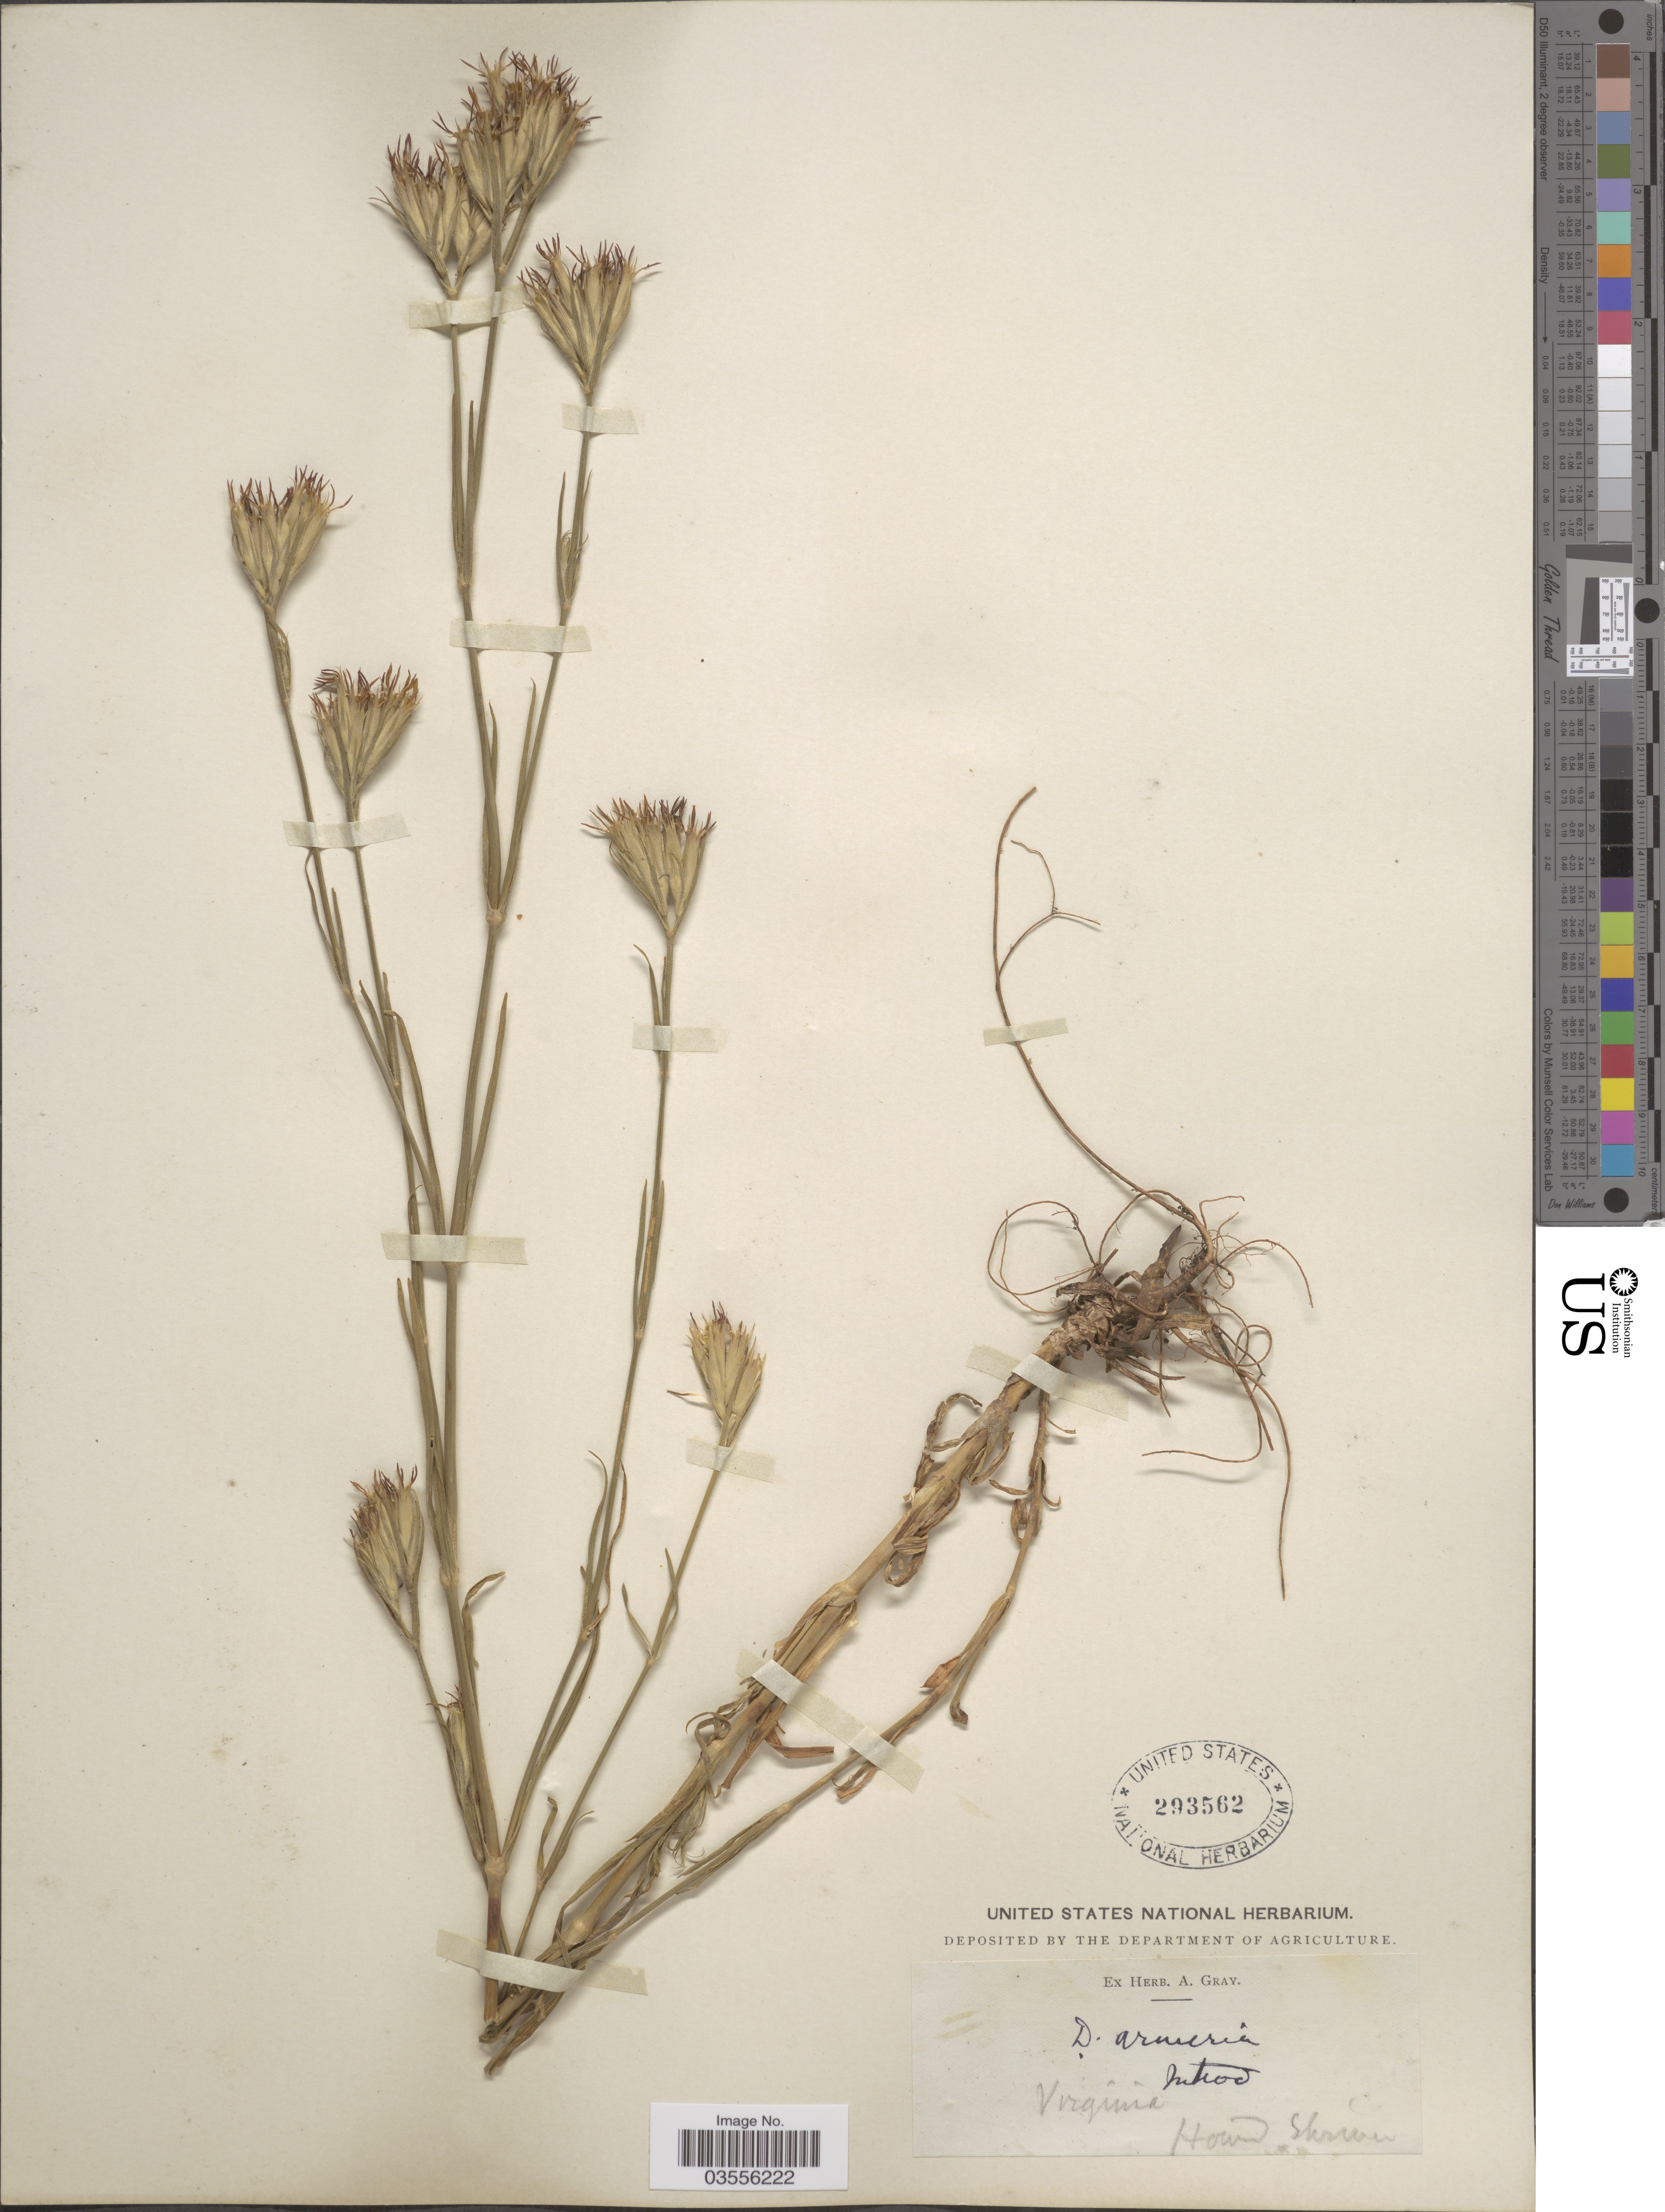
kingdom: Plantae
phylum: Tracheophyta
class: Magnoliopsida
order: Caryophyllales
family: Caryophyllaceae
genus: Dianthus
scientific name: Dianthus arenarius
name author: L.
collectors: ex Herb. A. Gray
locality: Virginia Hound Skriven. [interpreted]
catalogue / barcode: US 293562